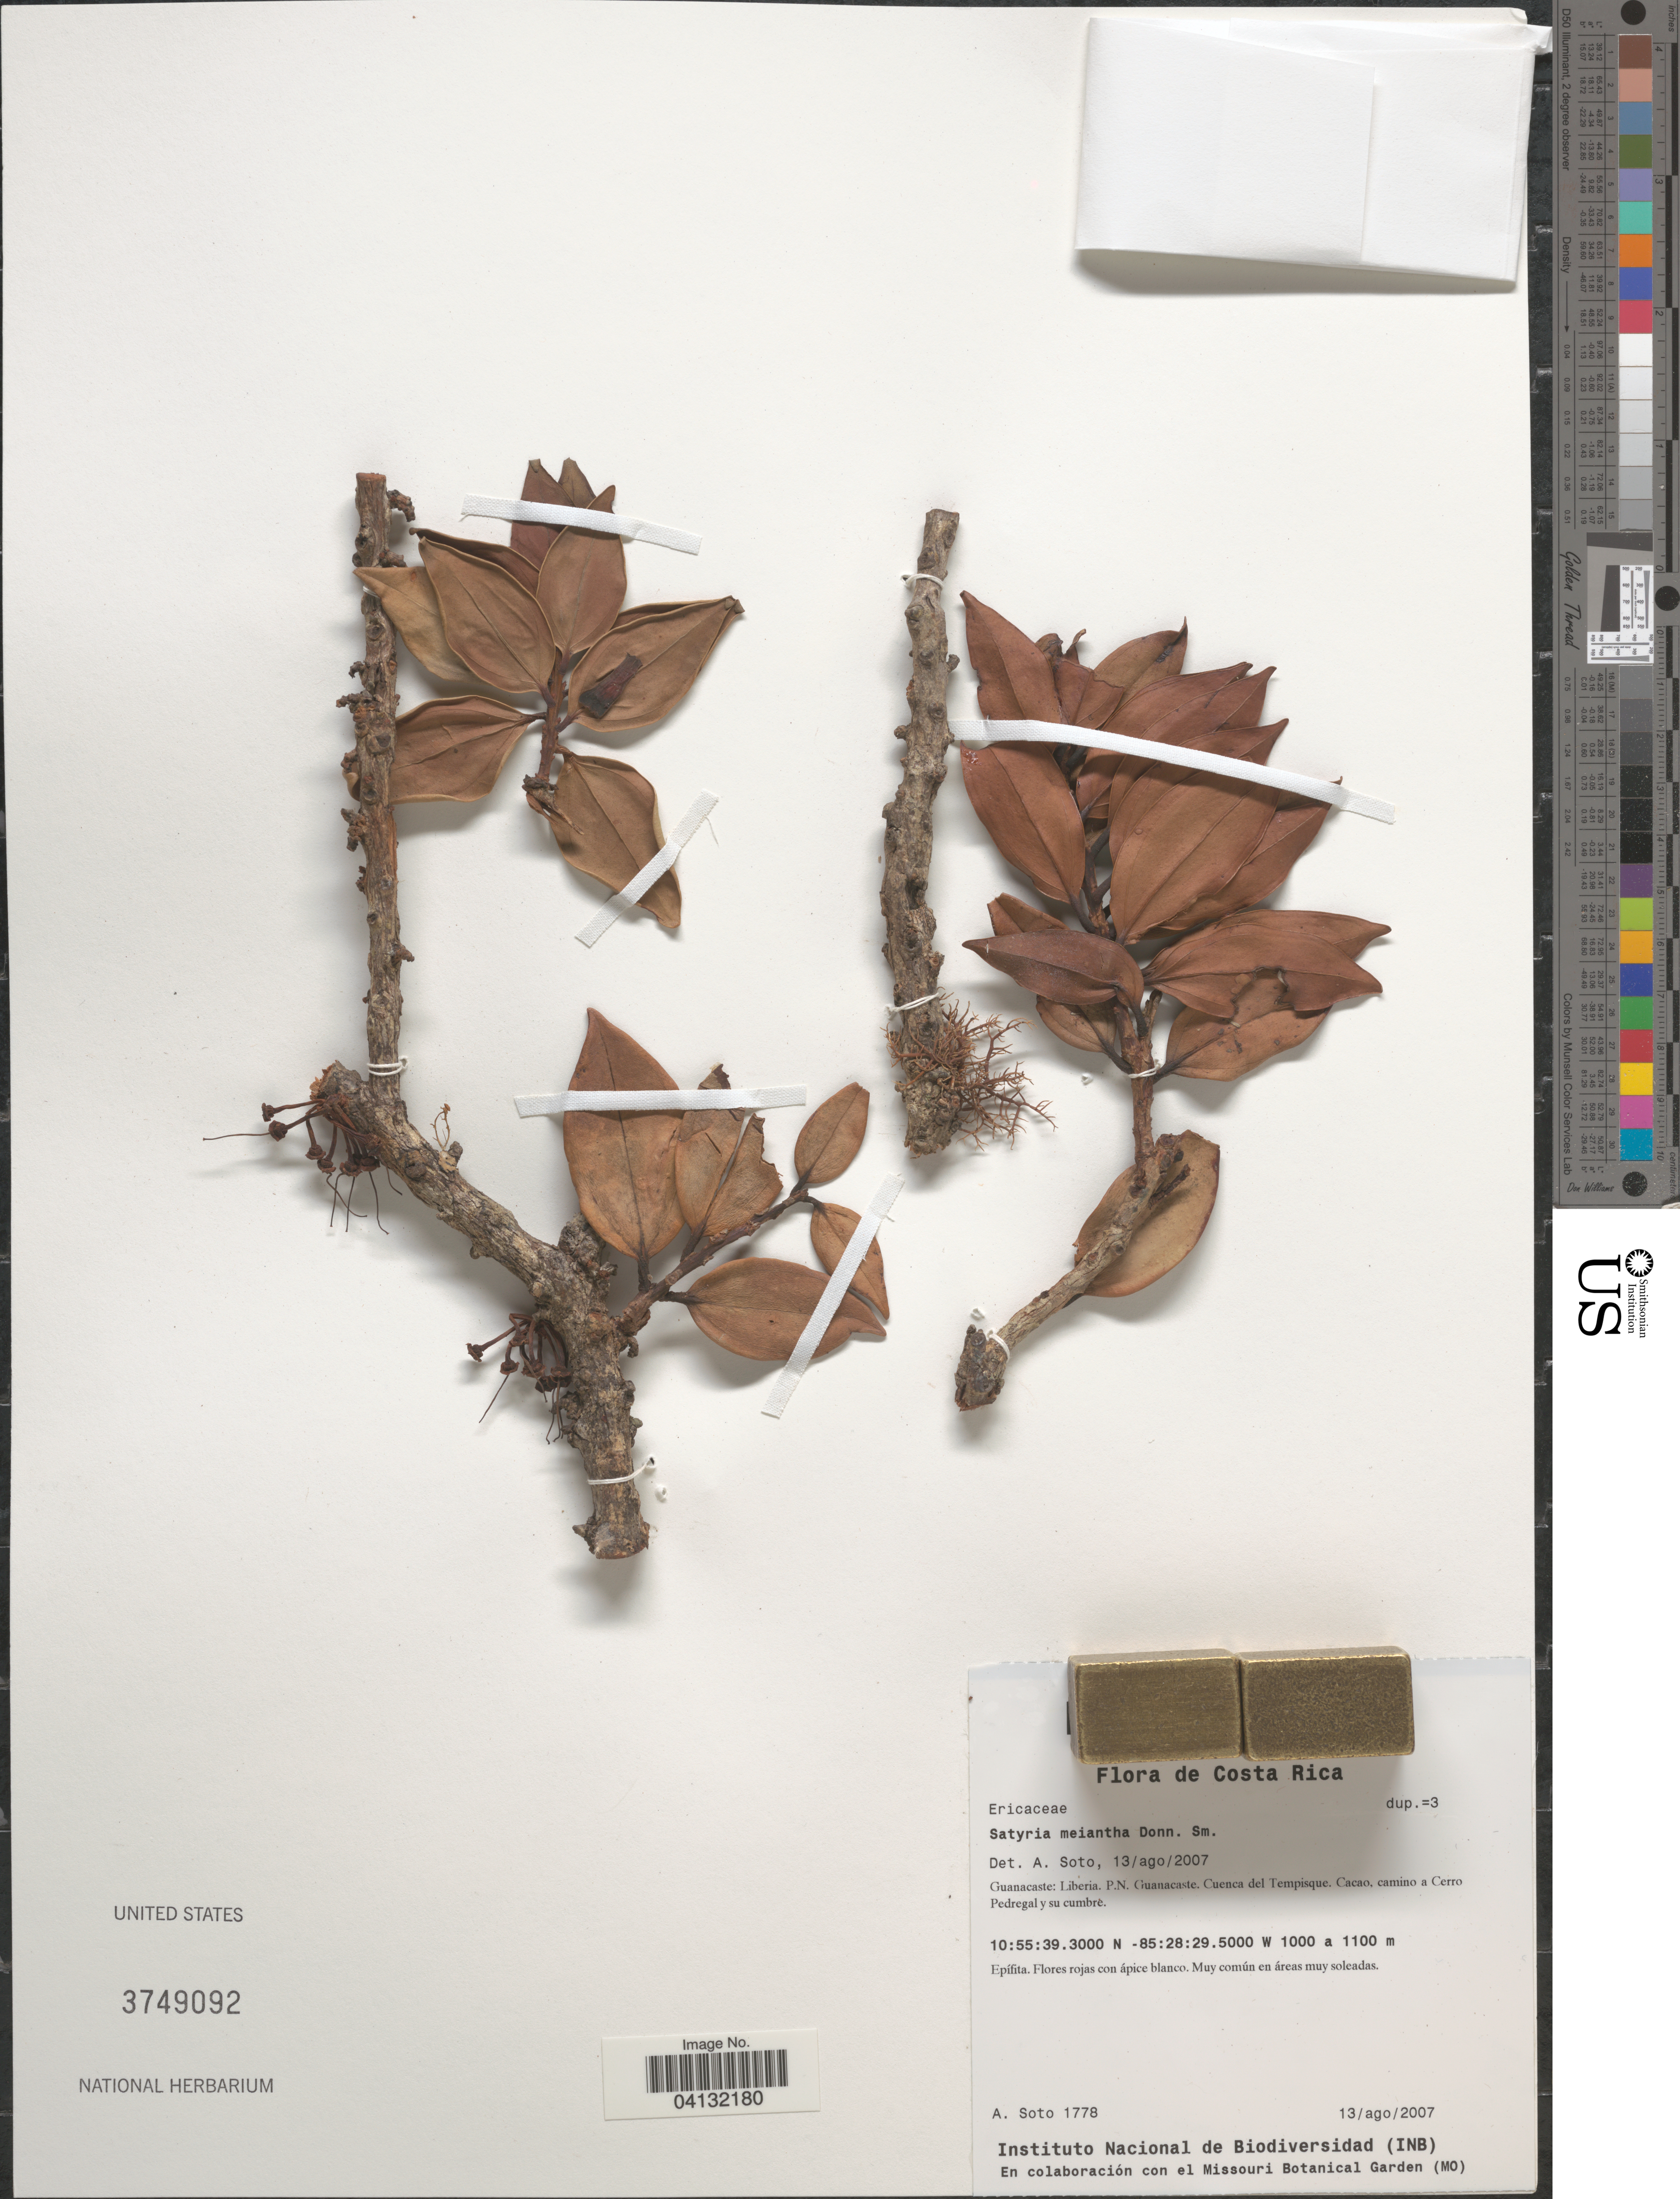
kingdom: Plantae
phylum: Tracheophyta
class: Magnoliopsida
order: Ericales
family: Ericaceae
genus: Satyria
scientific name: Satyria meiantha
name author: Donn. Sm.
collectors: A. Soto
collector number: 1778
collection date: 2007-08-13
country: Costa Rica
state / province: Guanacaste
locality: Liberia. P.N. Guanacaste. Cuenca del Tempisque. Cacao, camino a Cerro Pedregal y su cumbre.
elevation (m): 1000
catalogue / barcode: US 3749092